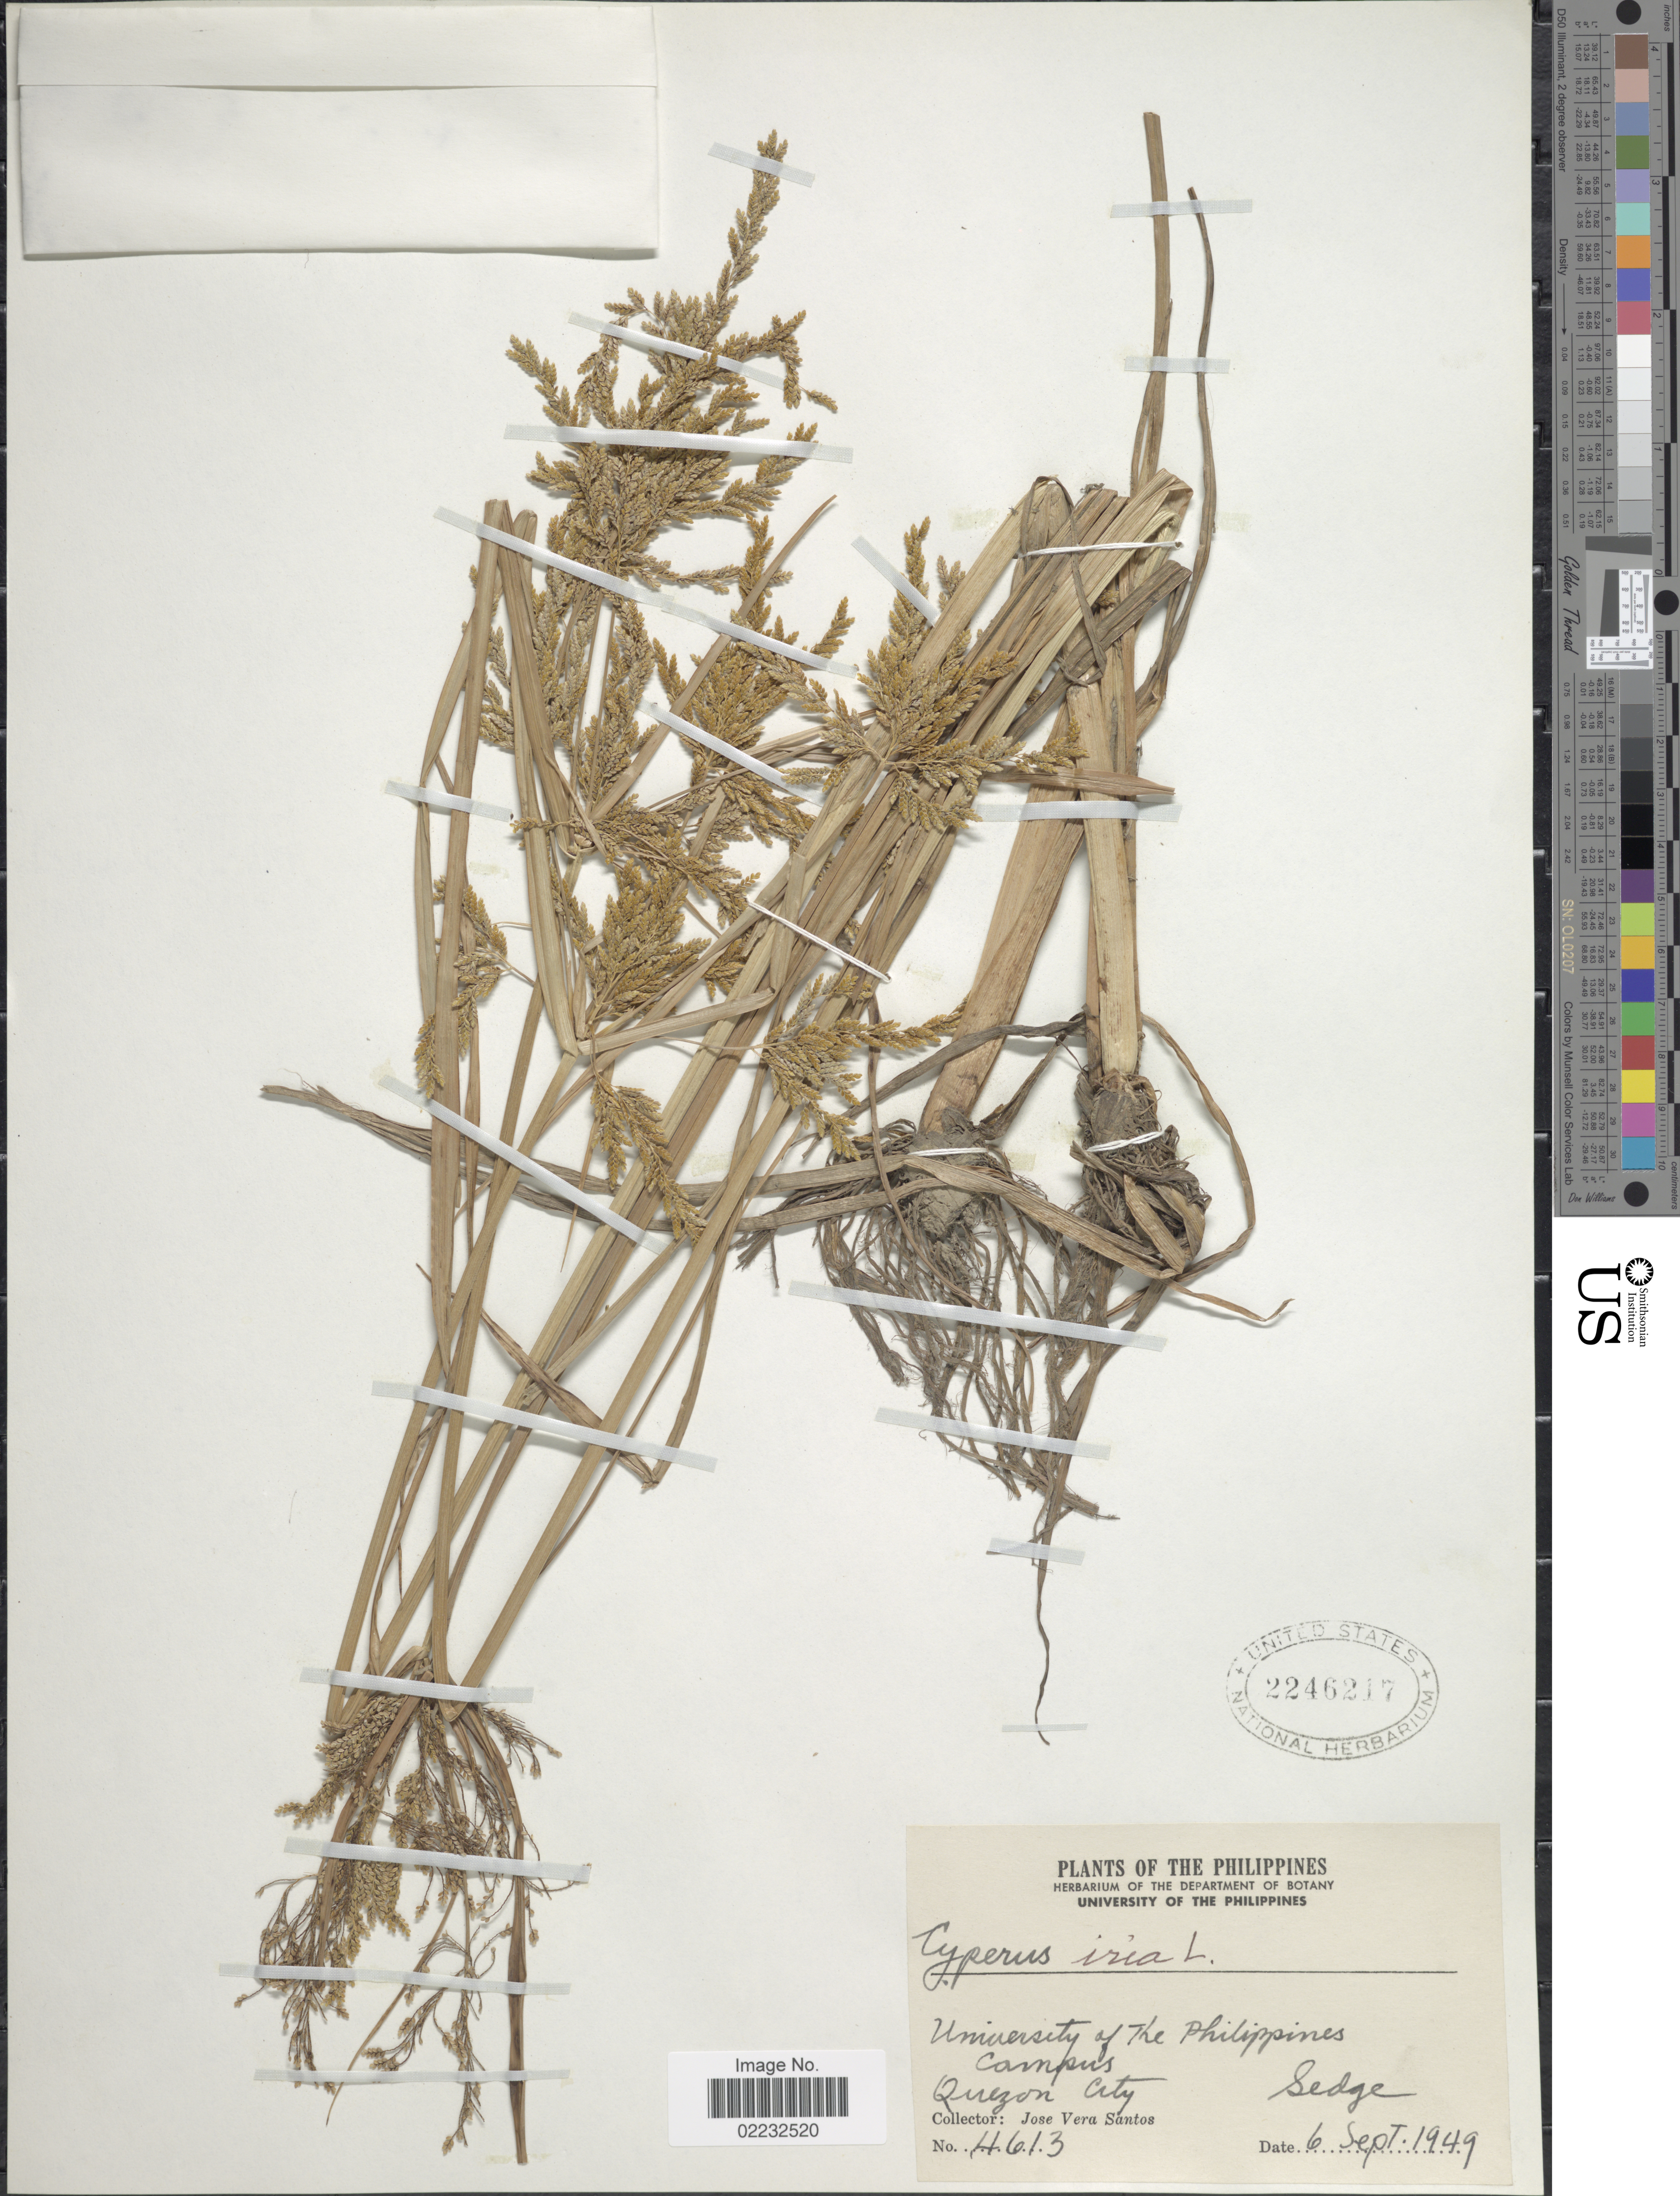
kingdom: Plantae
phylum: Tracheophyta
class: Liliopsida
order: Poales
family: Cyperaceae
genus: Cyperus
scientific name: Cyperus iria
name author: L.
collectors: J. V. Santos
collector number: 4613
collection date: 1949-09-06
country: Philippines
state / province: National Capital Region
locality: University of Philippines Campus, Quezon City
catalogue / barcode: US 2246217